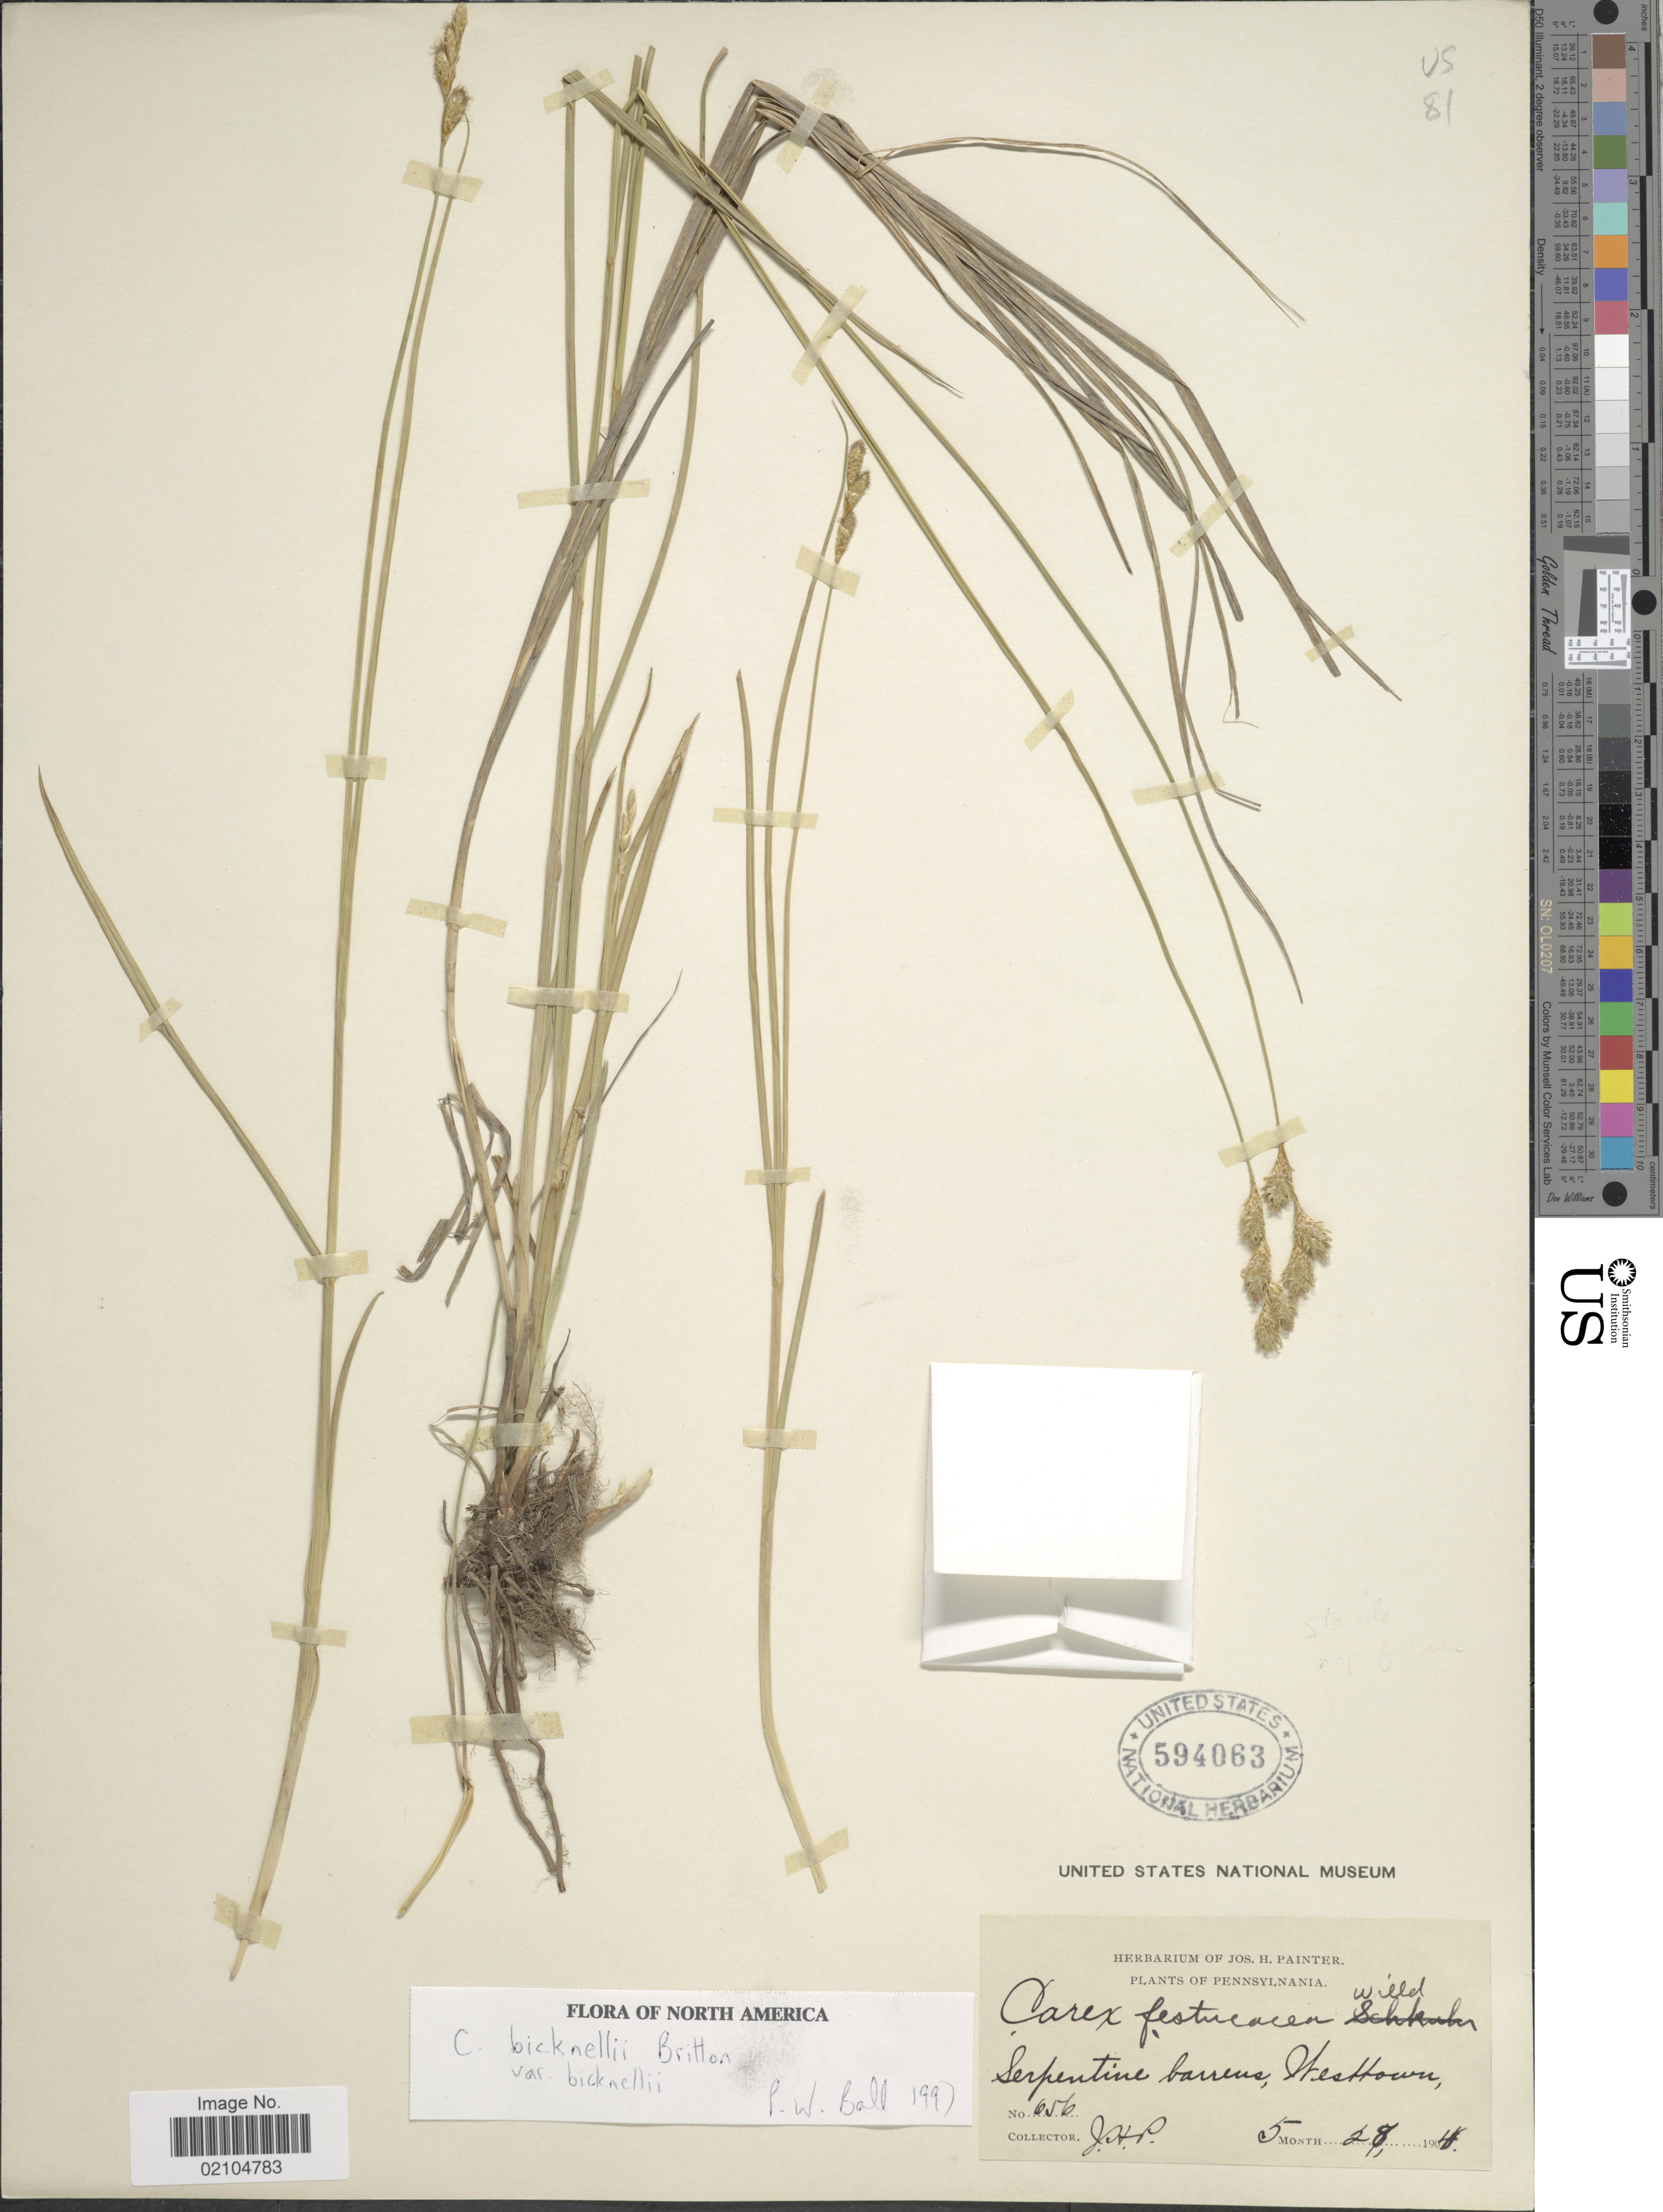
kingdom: Plantae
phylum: Tracheophyta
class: Liliopsida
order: Poales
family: Cyperaceae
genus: Carex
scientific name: Carex bicknellii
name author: Britton & A. Br.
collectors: J. H. Painter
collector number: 656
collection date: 1904-05-28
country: United States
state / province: Pennsylvania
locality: Serpentine barrens, Westtown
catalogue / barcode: US 594063